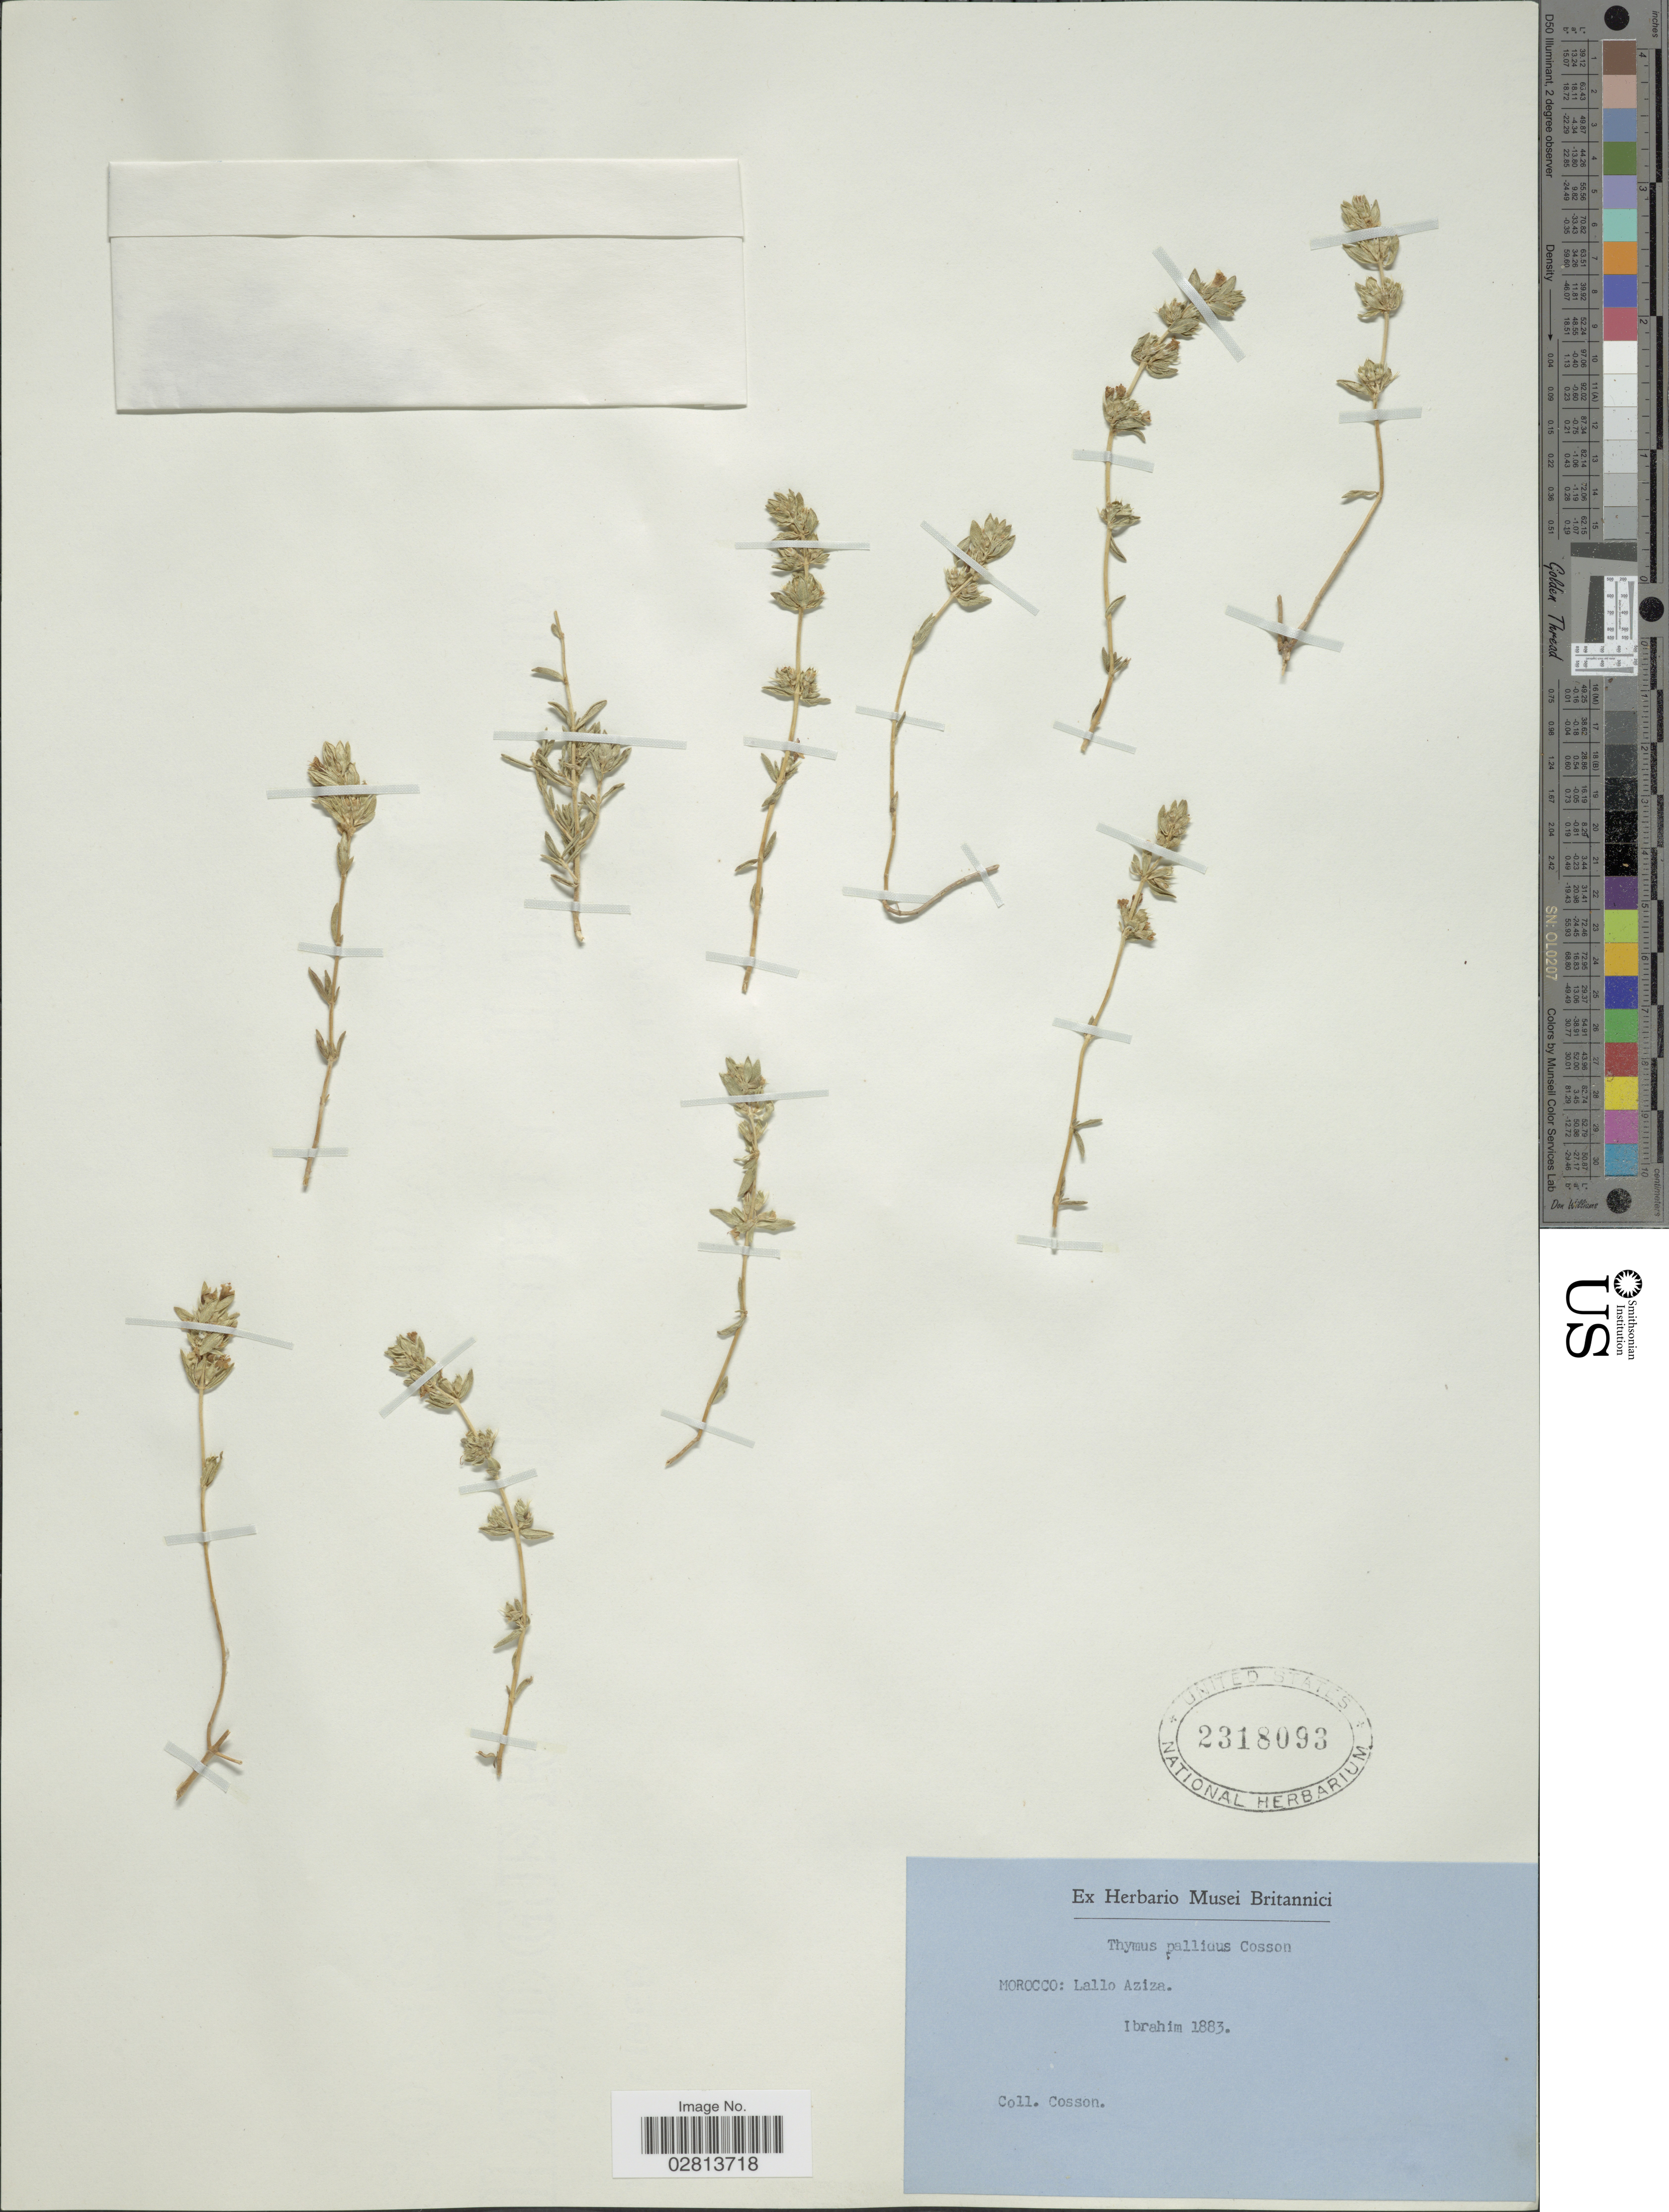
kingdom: Plantae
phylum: Tracheophyta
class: Magnoliopsida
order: Lamiales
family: Lamiaceae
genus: Thymus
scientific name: Thymus pallidus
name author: Coss. ex Batt.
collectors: -. Cosson & -. Ibrahim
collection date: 1883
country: Morocco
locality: Lallo Aziza.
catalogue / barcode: US 2318093